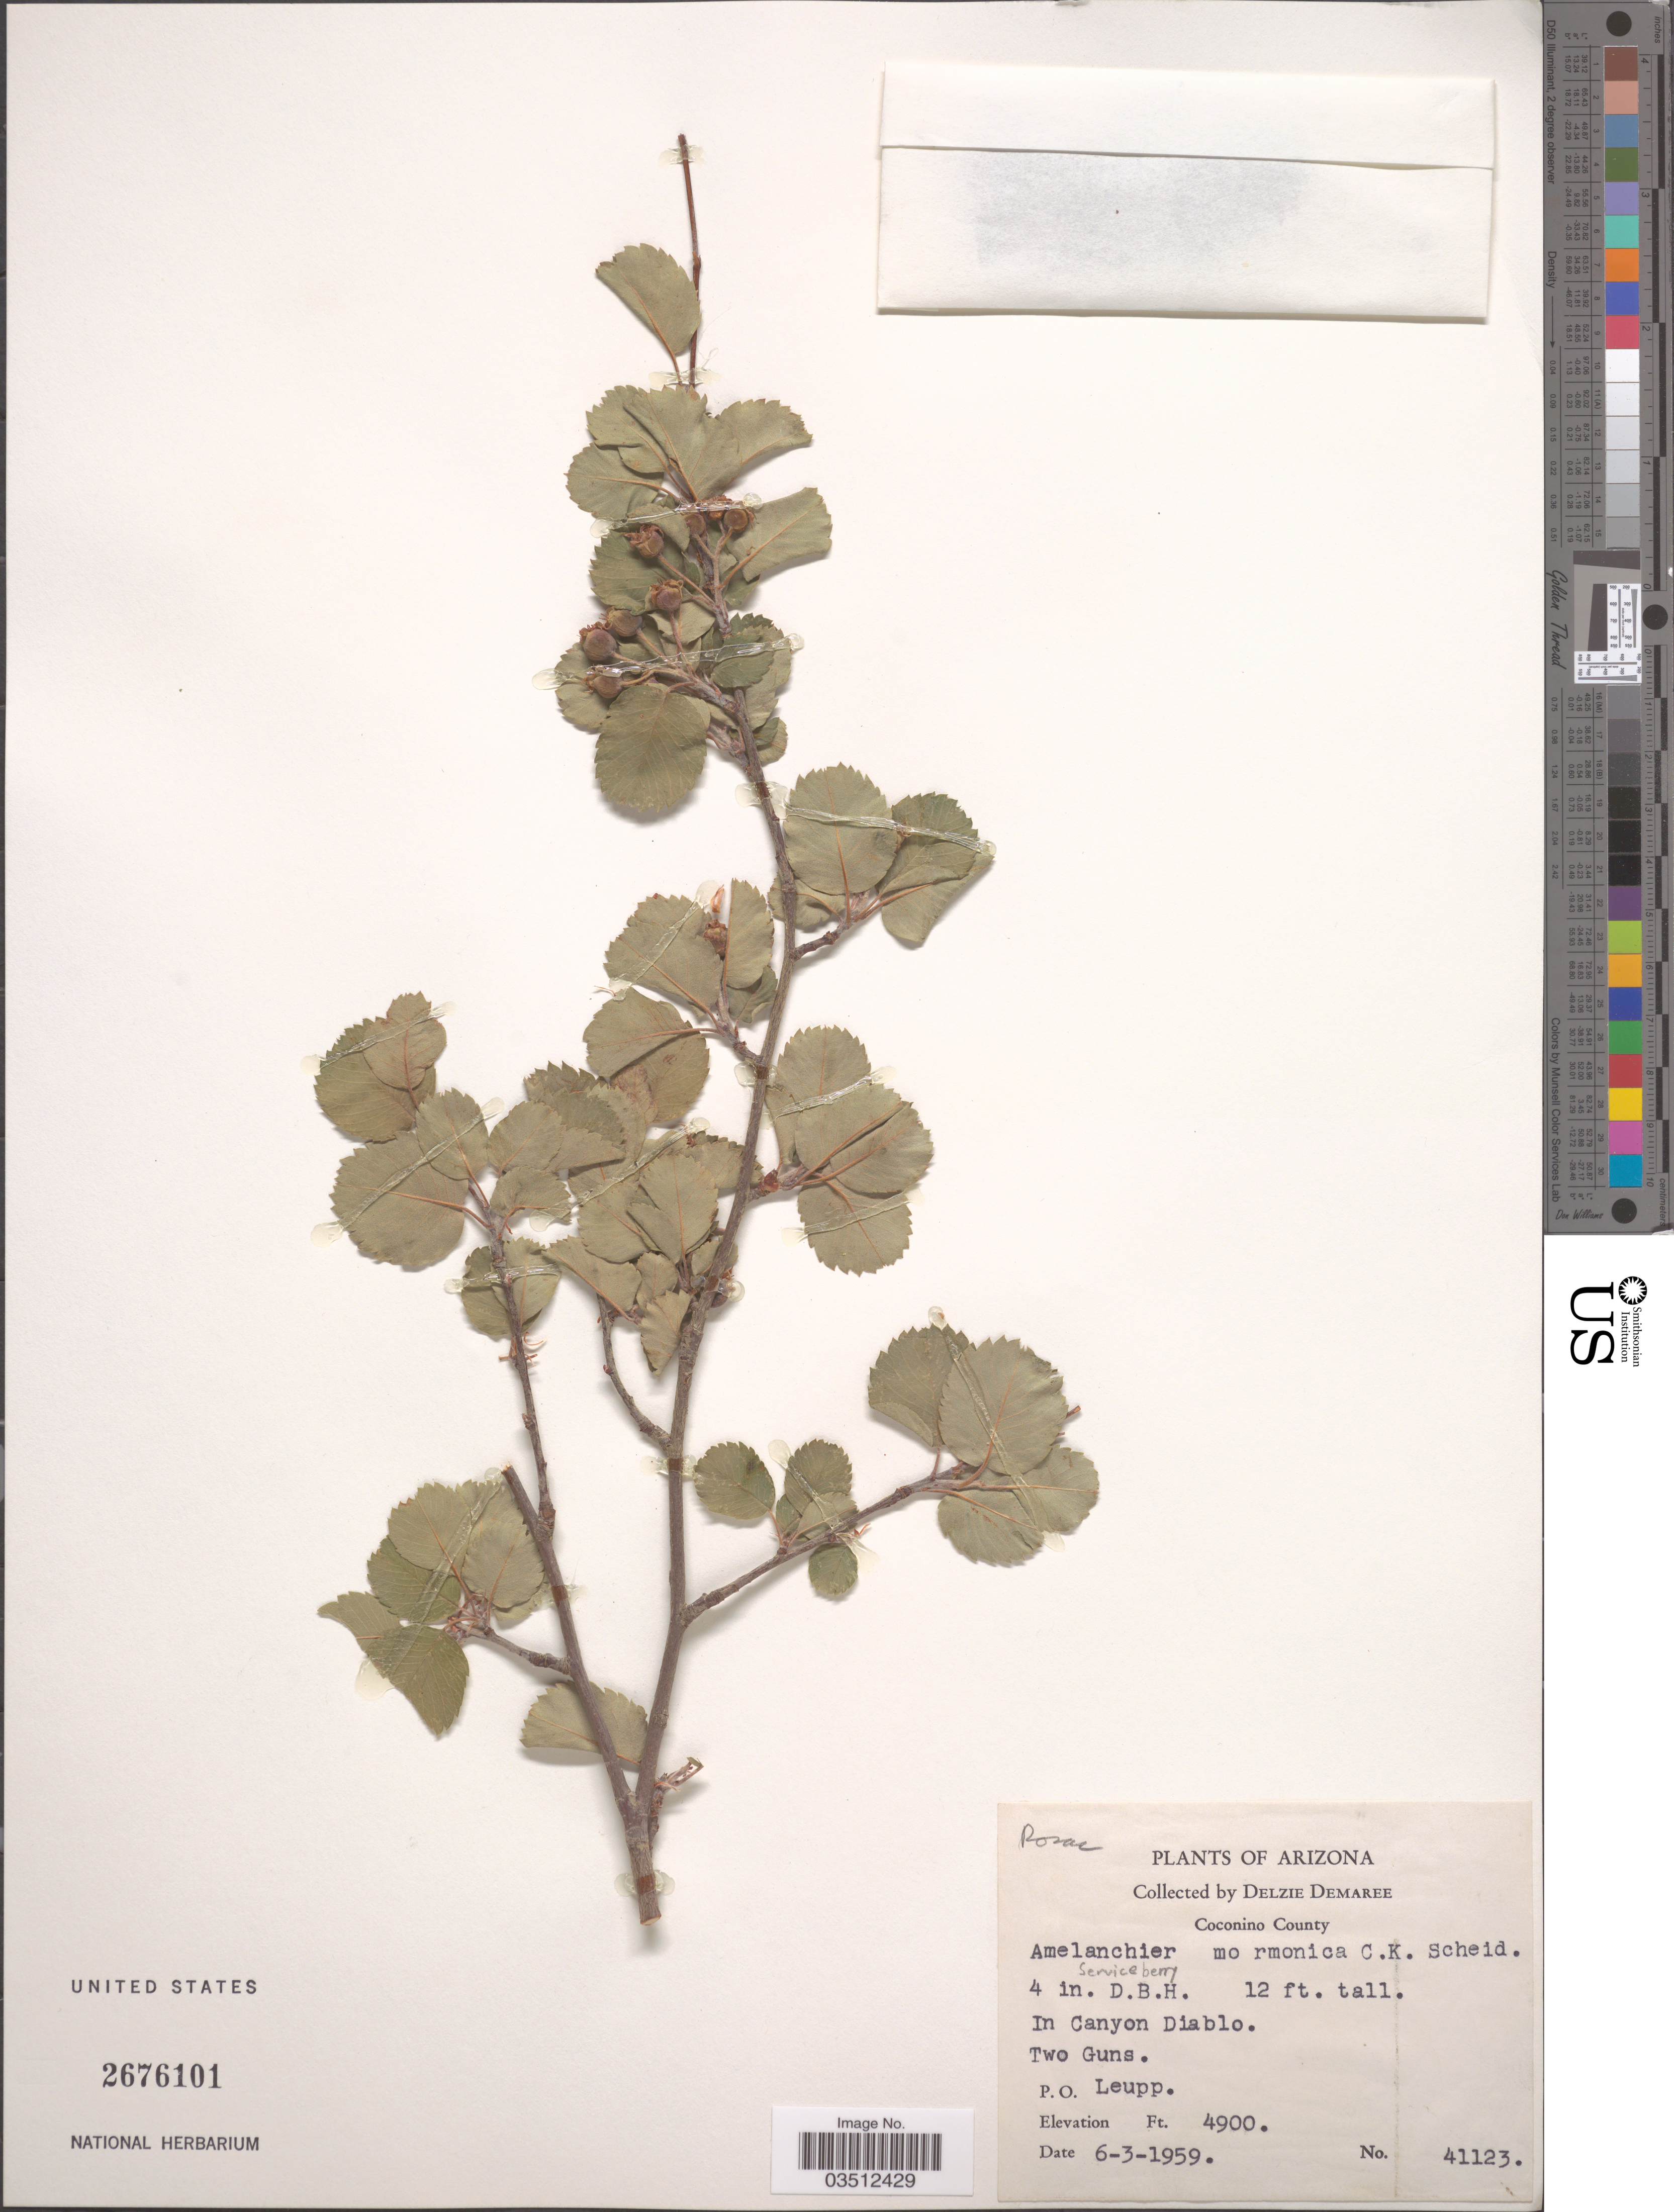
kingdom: Plantae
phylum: Tracheophyta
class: Magnoliopsida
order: Rosales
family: Rosaceae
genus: Amelanchier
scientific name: Amelanchier mormonica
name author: C.K. Schneid.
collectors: D. Demaree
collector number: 41123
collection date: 1959-06-03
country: United States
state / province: Arizona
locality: Coconino County. In Canyon Diablo. Two Guns. P.O. Leupp.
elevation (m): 1494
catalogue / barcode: US 2676101